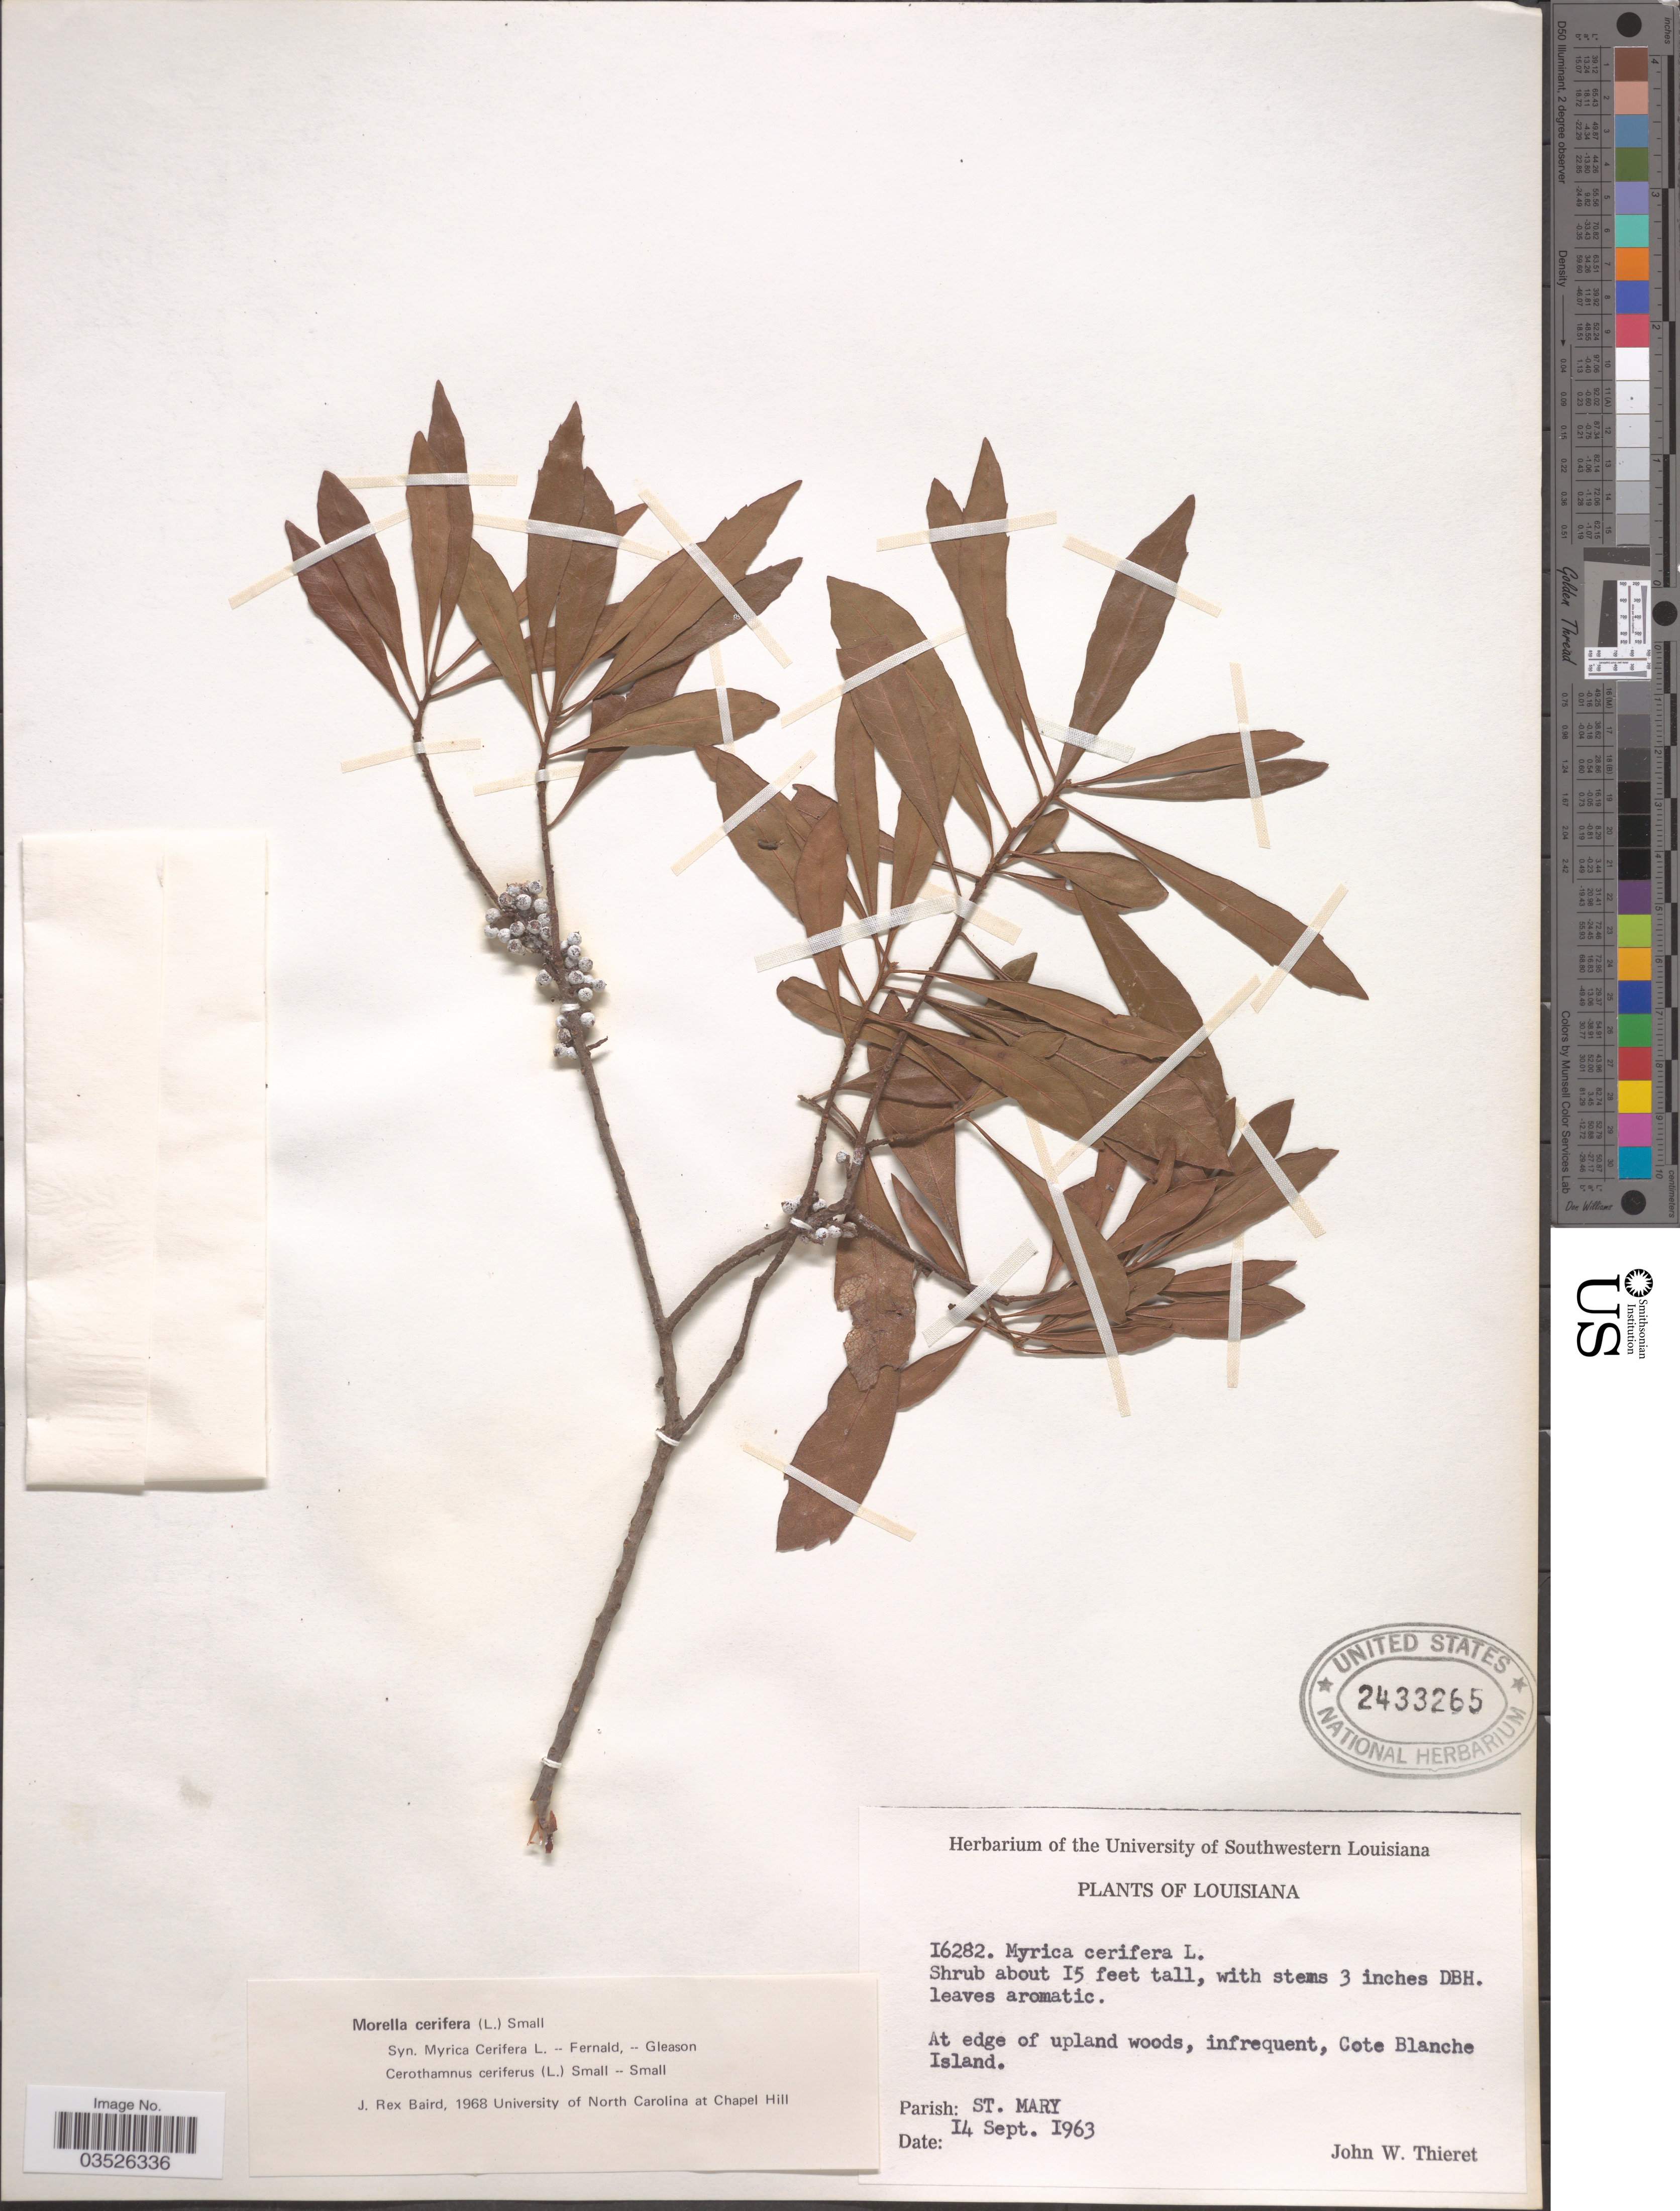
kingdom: Plantae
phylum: Tracheophyta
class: Magnoliopsida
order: Fagales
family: Myricaceae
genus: Morella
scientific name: Morella cerifera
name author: (L.) Small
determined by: Baird, James Rex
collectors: J. W. Thieret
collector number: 16282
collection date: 1963-09-14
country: United States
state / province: Louisiana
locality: Cote Blanche Island. Parish: St. Mary.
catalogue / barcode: US 2433265